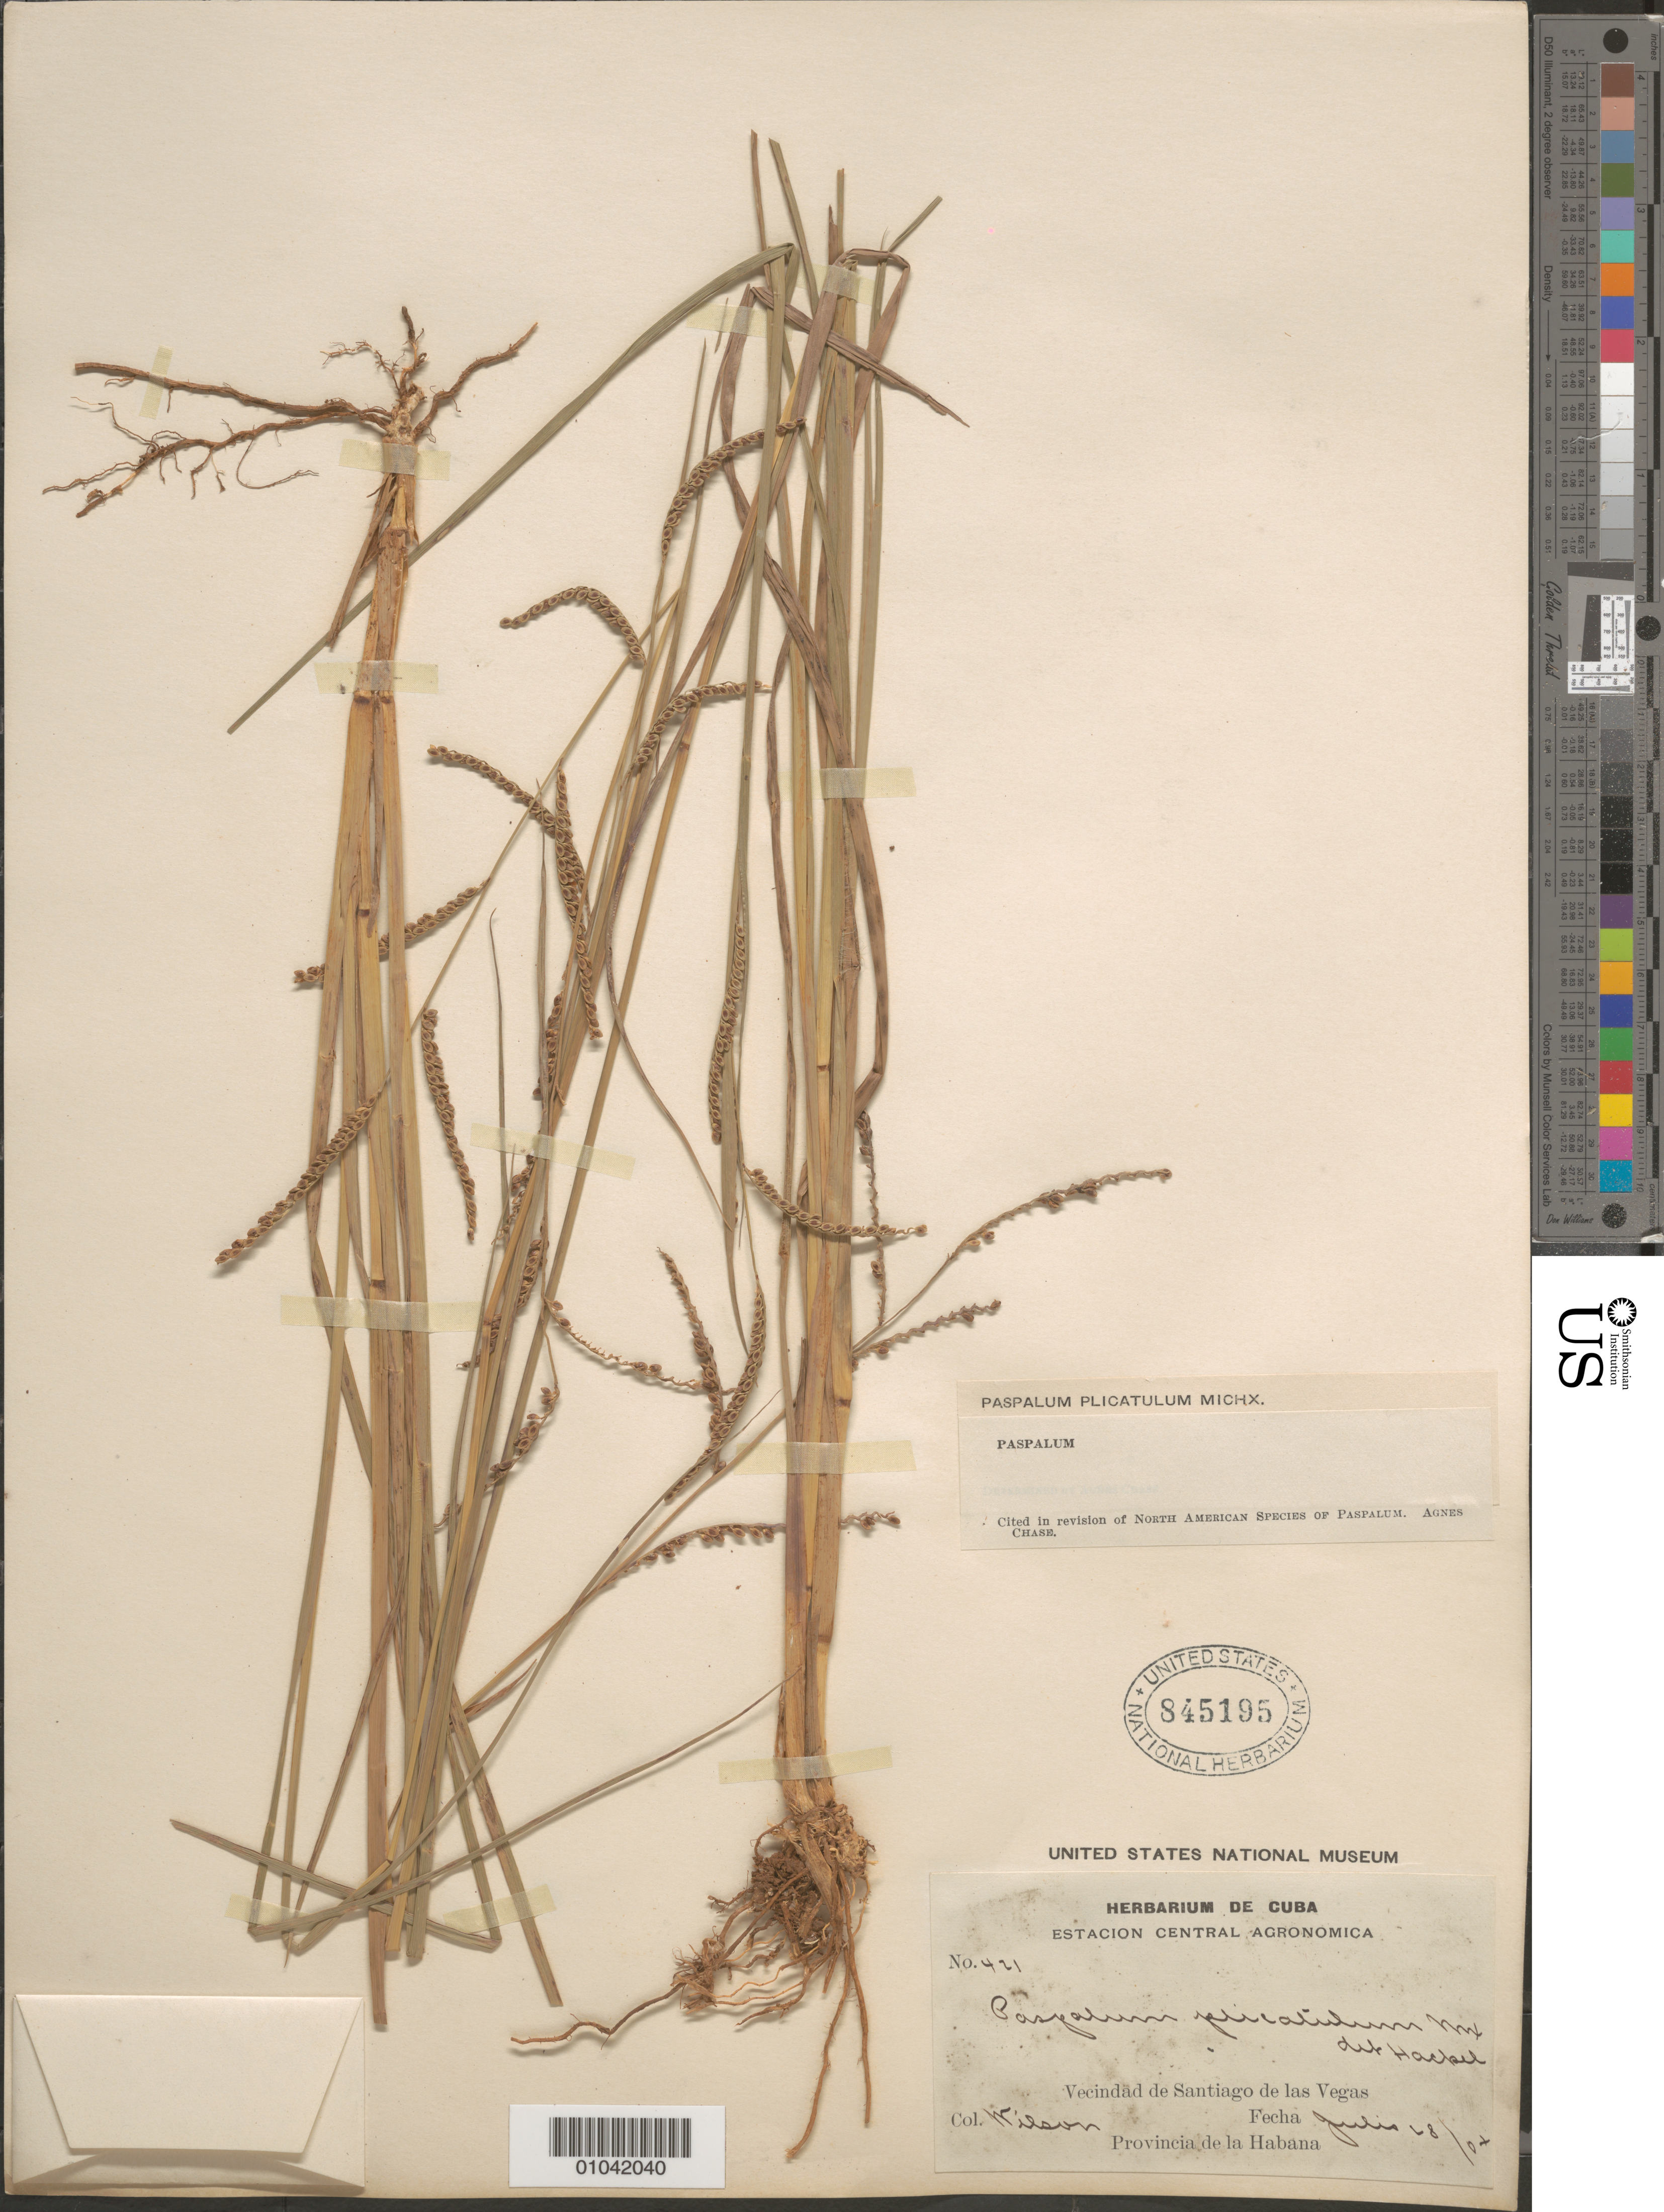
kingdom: Plantae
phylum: Tracheophyta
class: Liliopsida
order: Poales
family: Poaceae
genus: Paspalum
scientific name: Paspalum plicatulum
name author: Michx.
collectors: -- Wilson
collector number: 421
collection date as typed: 28 Jul 1904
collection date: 1904-07-28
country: Cuba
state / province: La Habana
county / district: Municipio Boyeros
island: Cuba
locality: Santiago de las Vegas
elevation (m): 97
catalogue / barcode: US 845195